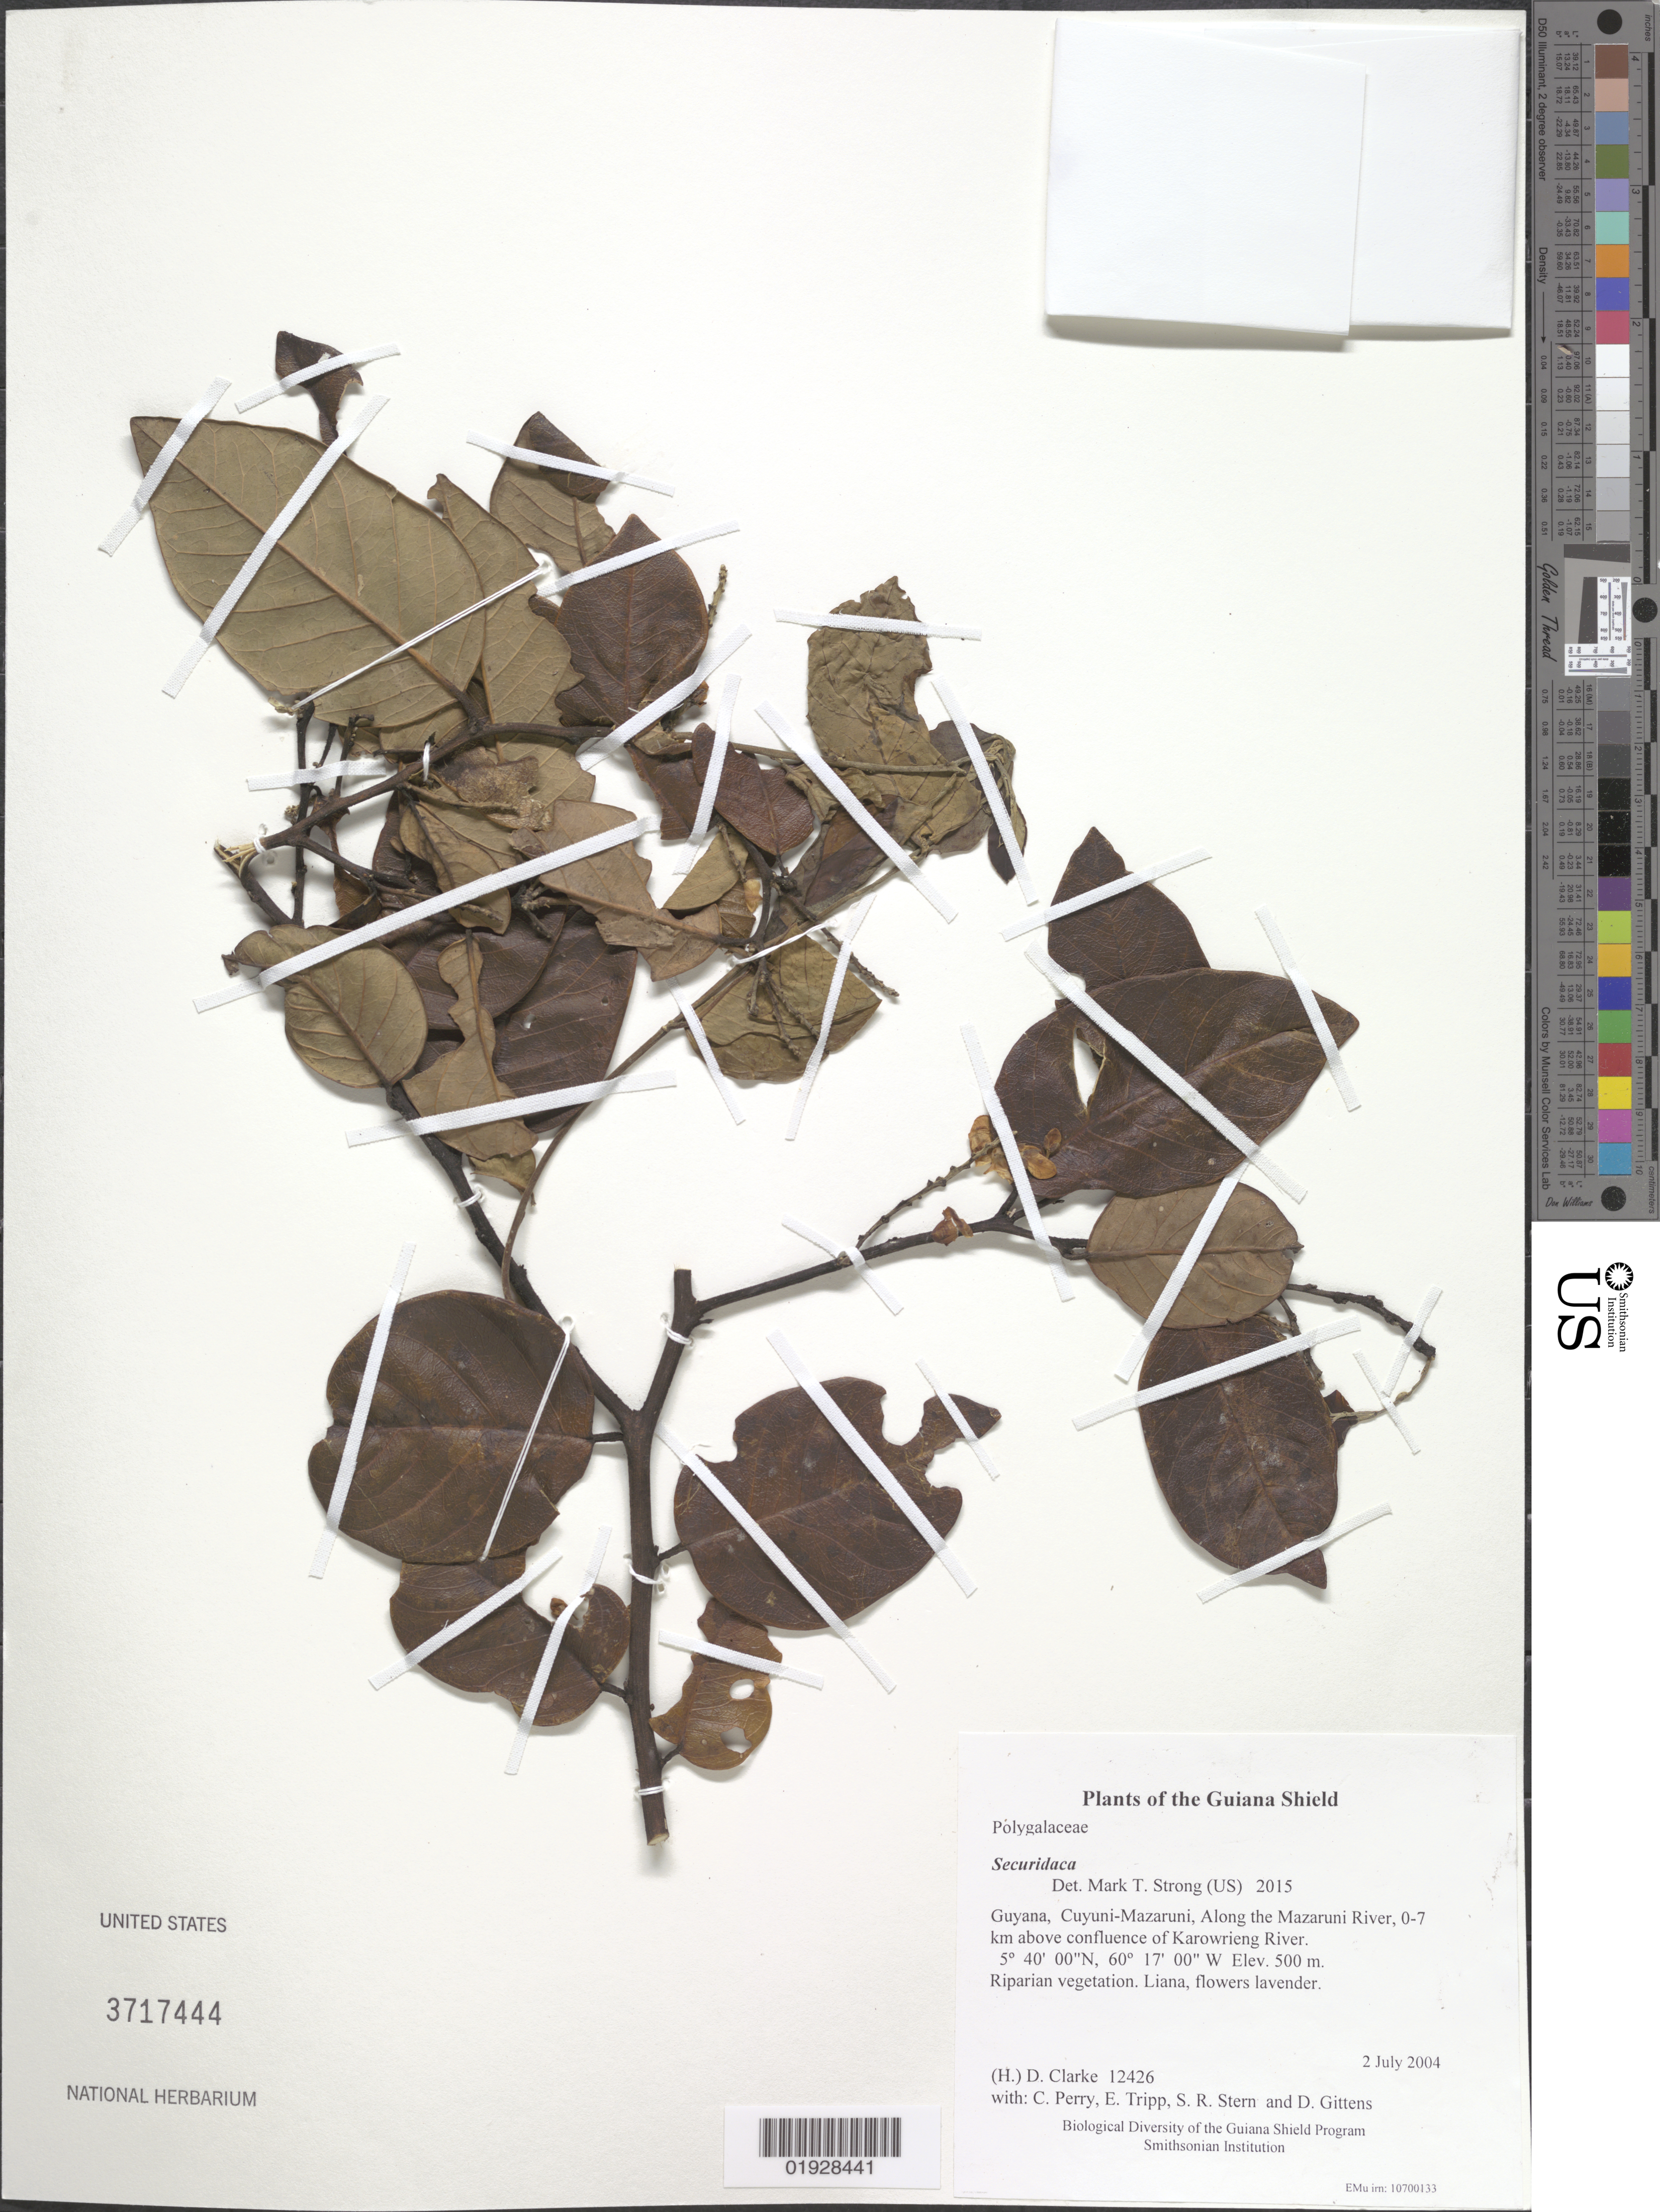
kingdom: Plantae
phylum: Tracheophyta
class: Magnoliopsida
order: Fabales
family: Polygalaceae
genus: Securidaca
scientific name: Securidaca sp.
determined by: Strong, M. T., (US), Smithsonian Institution - National Museum of Natural History (UNITED STATES)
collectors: H. D. Clarke, C. Perry, E. Tripp, S. R. Stern & D. Gittens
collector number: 12426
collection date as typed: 2 July 2004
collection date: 2004-07-02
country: Guyana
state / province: Cuyuni-Mazaruni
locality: Along the Mazaruni River, 0-7 km above confluence of Karowrieng River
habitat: Riparian vegetation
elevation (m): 500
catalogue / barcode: US 3717444